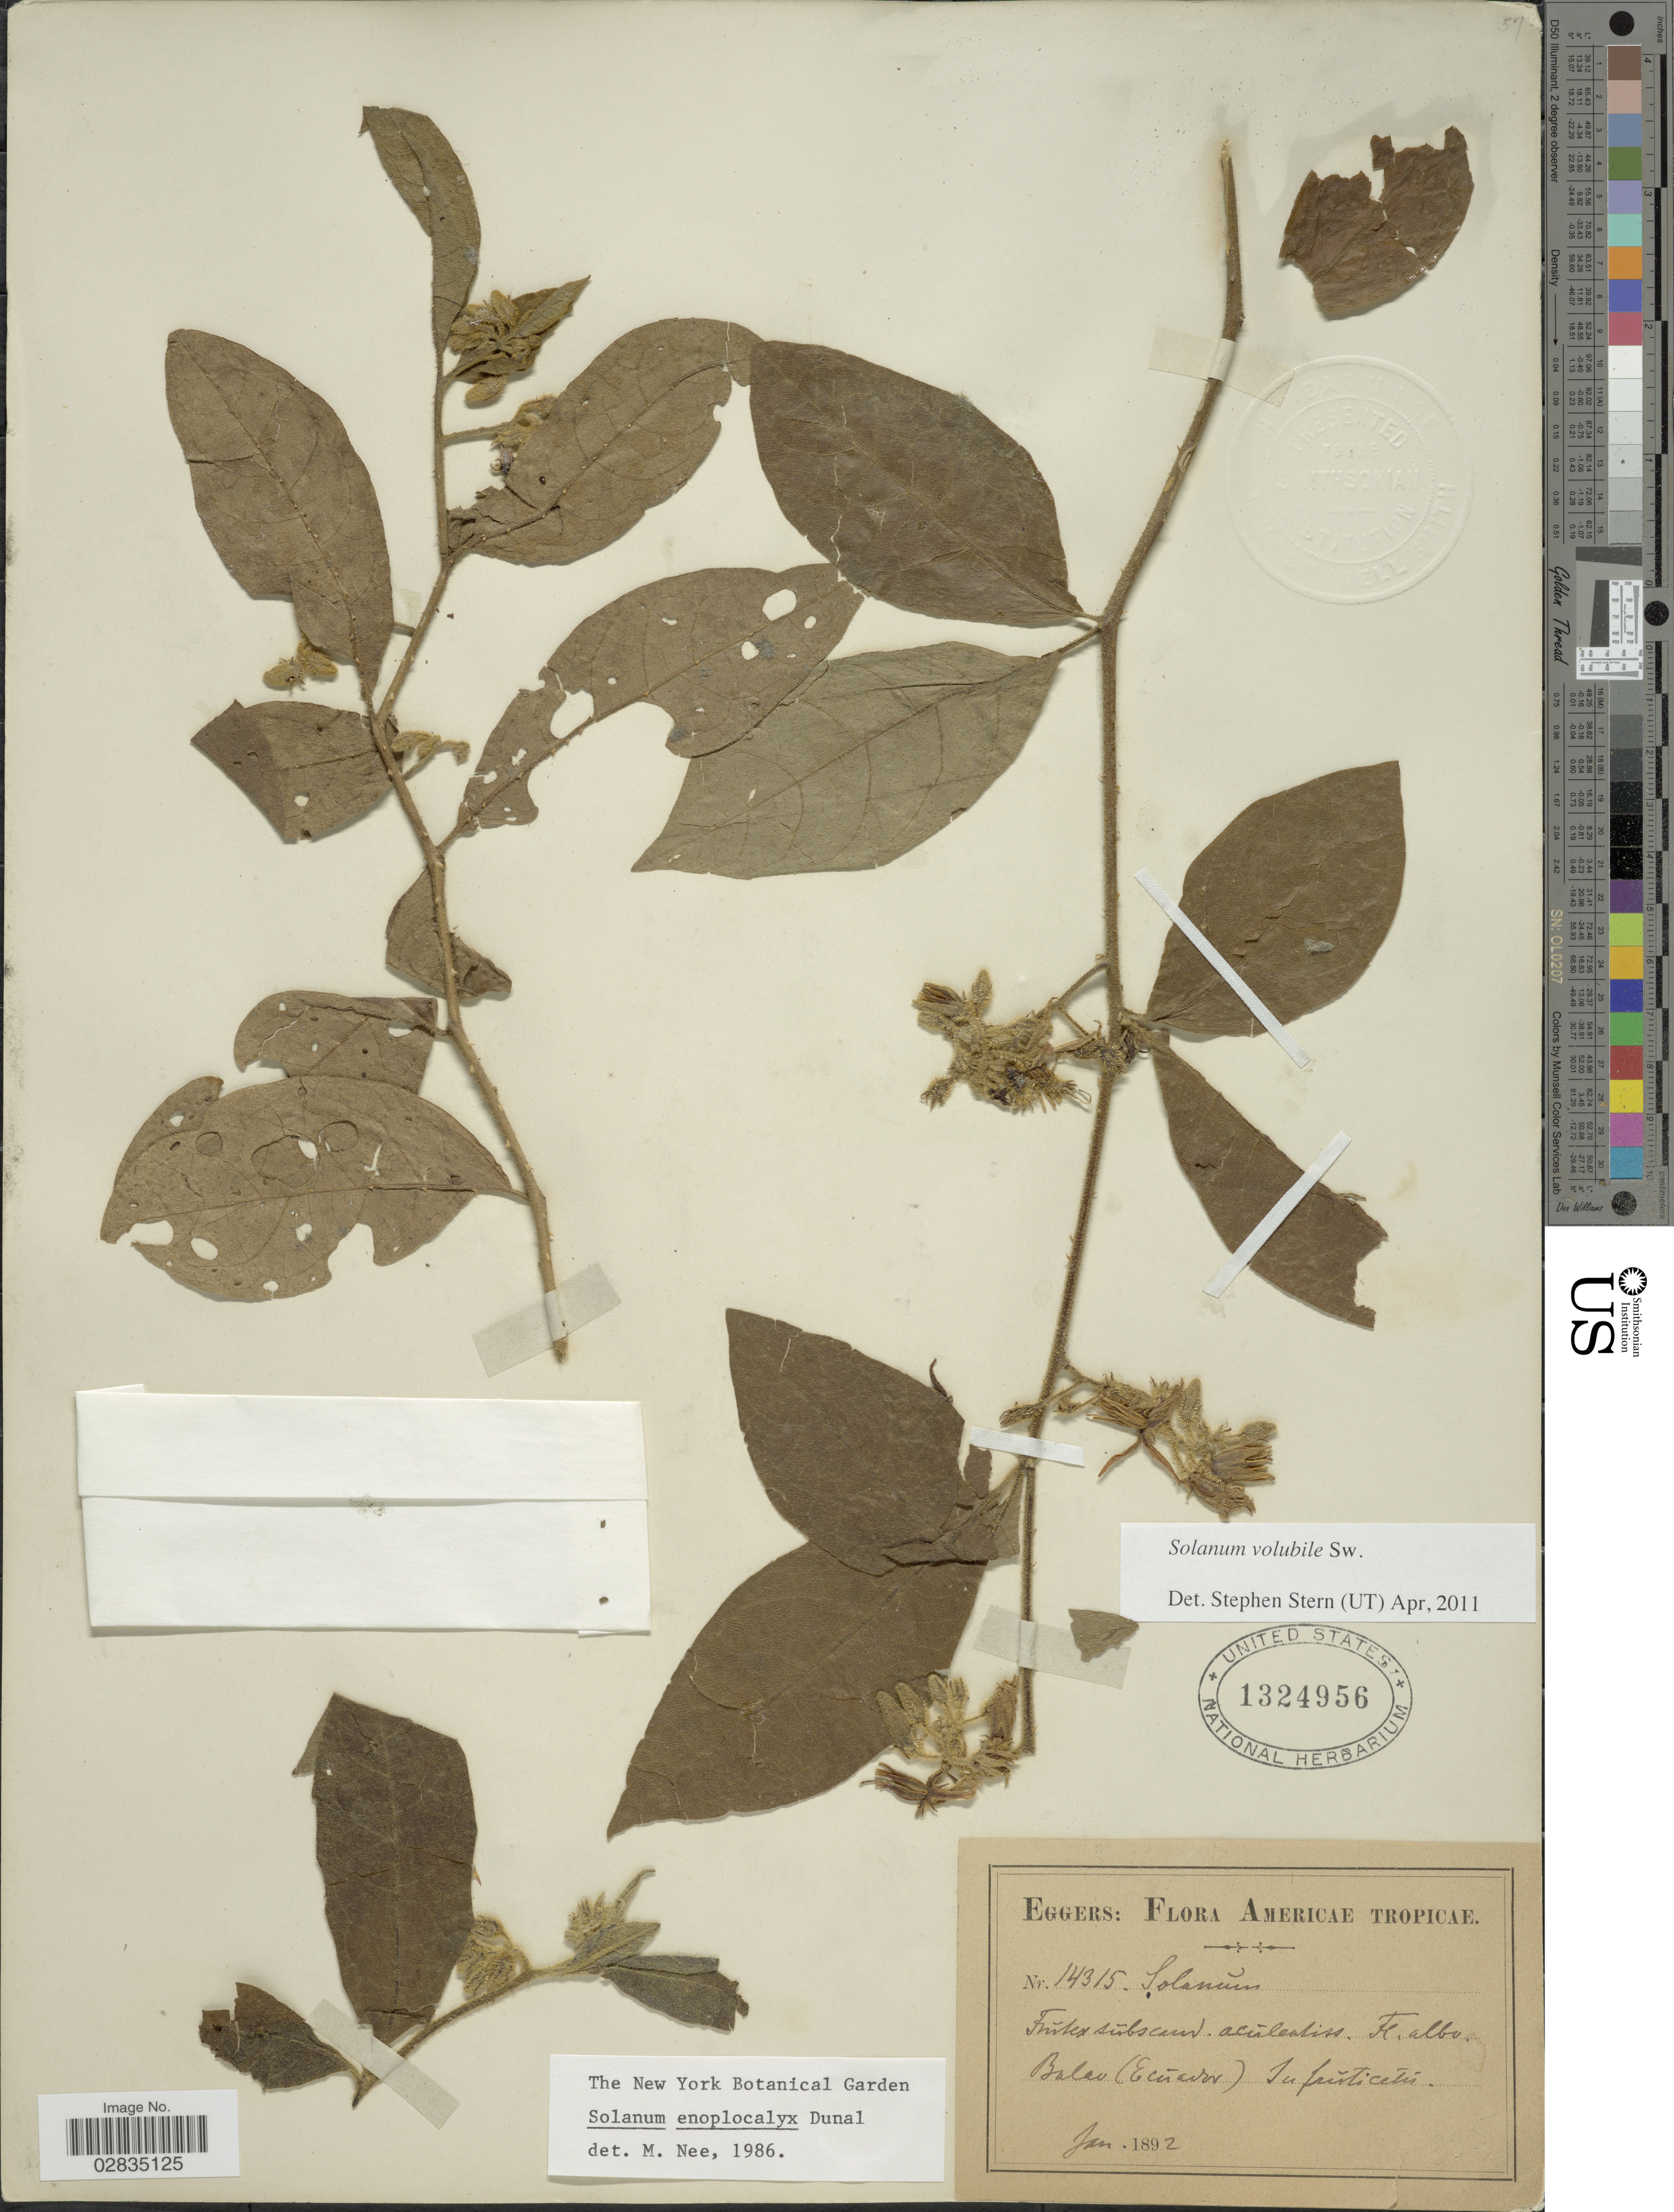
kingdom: Plantae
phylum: Tracheophyta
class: Magnoliopsida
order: Solanales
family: Solanaceae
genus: Solanum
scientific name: Solanum volubile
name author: Sw.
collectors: -. Eggers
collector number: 14315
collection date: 1892-01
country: Ecuador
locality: Balao. In fruticetis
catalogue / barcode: US 1324956